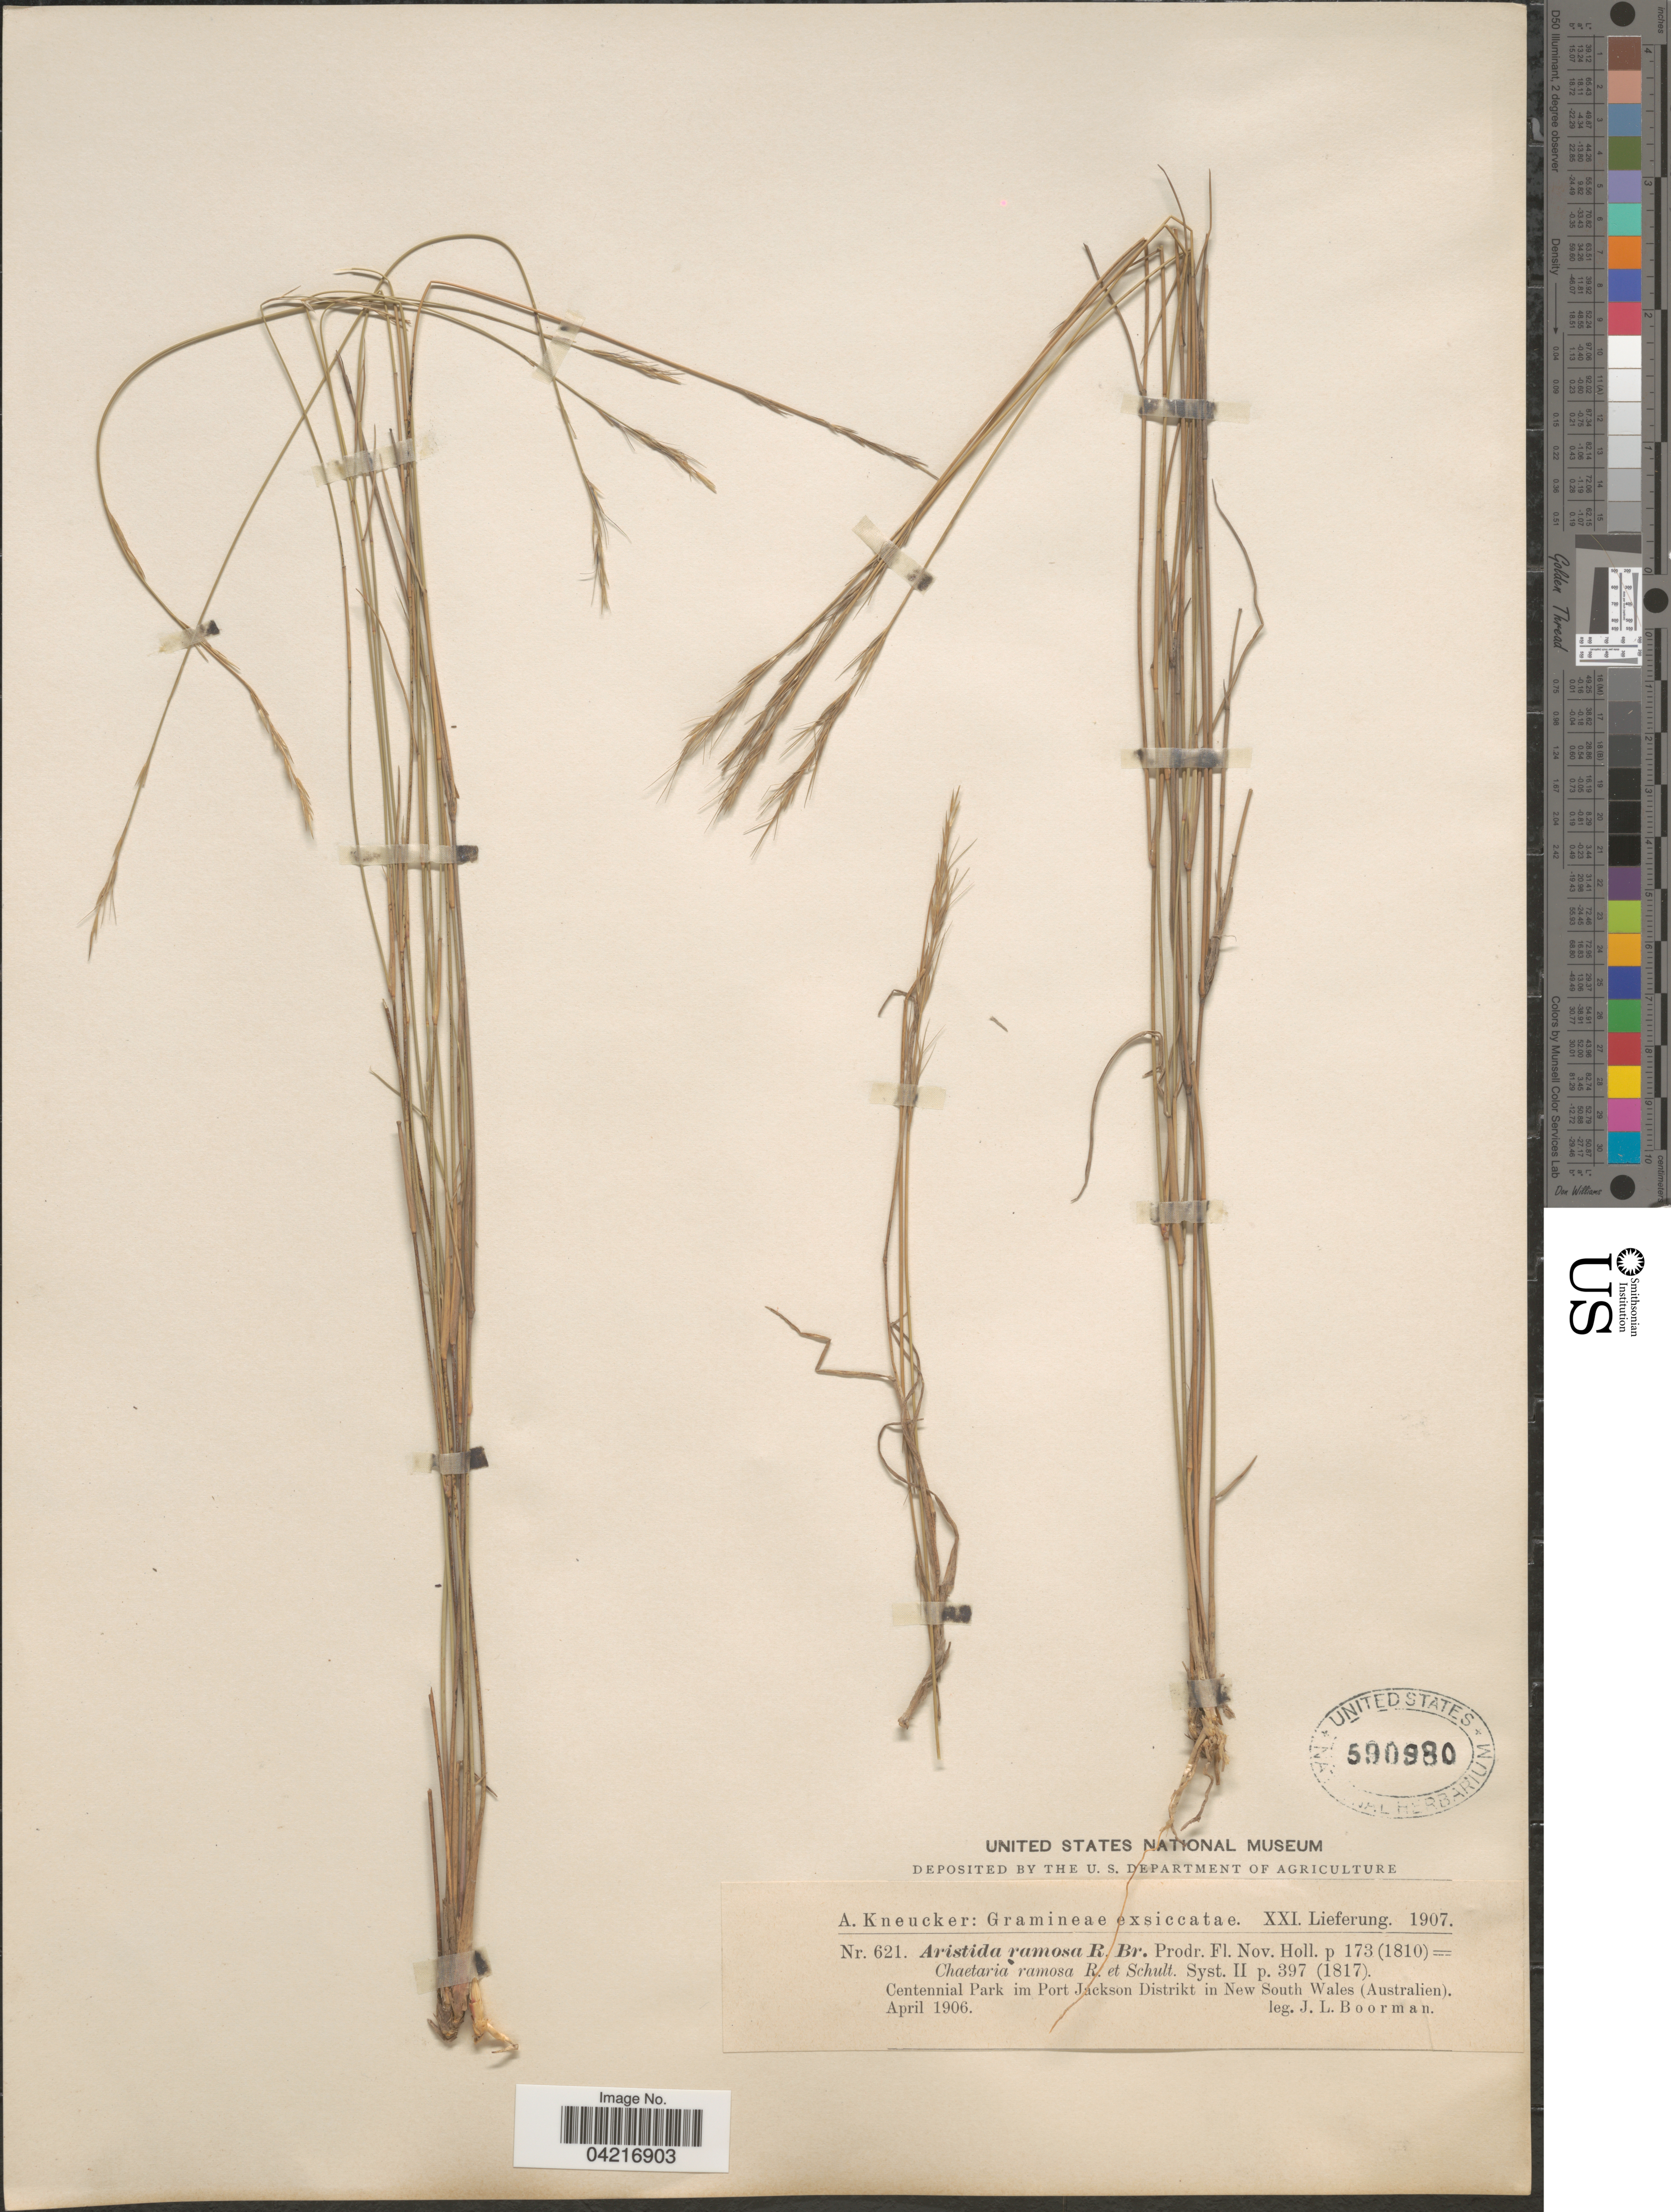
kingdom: Plantae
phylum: Tracheophyta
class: Liliopsida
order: Poales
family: Poaceae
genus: Aristida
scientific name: Aristida ramosa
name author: R. Br.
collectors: J. Boorman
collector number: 621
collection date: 1906-04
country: Australia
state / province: New South Wales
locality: Centennial Park im Port Jackson Distrikt in New South Wales (Australien).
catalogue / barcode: US 590980